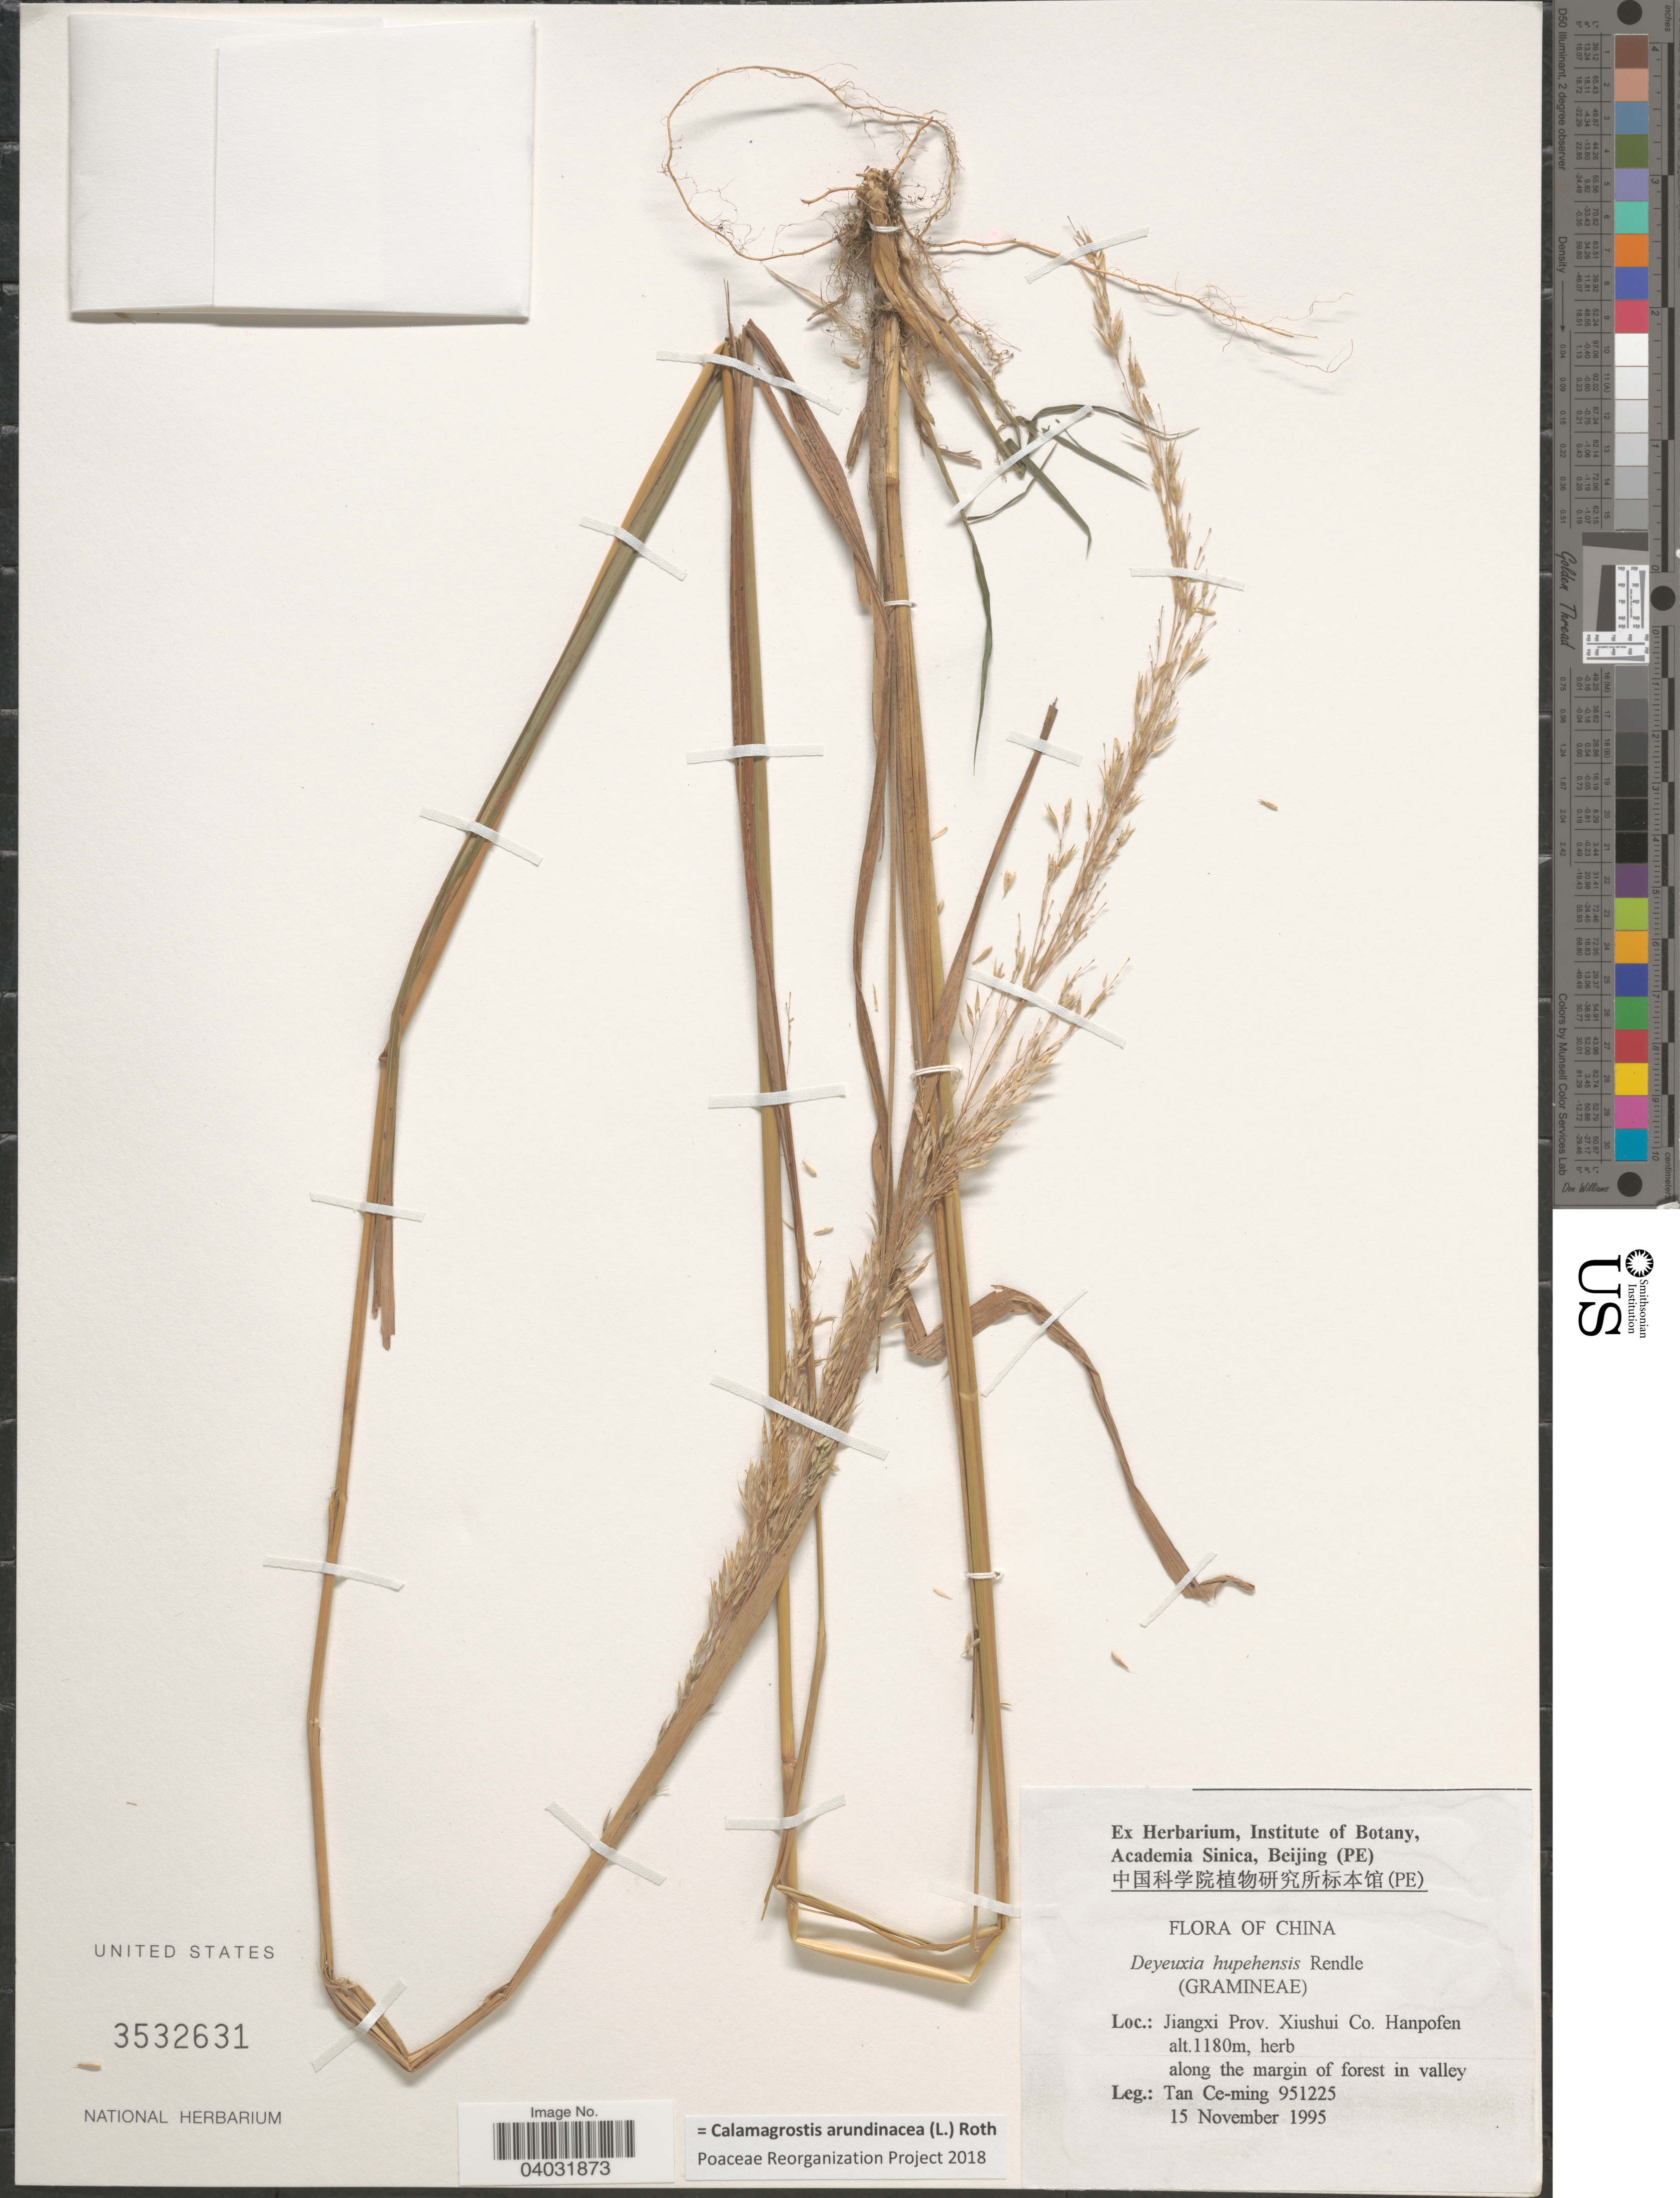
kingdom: Plantae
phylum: Tracheophyta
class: Liliopsida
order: Poales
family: Poaceae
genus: Calamagrostis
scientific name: Calamagrostis arundinacea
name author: (L.) Roth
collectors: T. Ce-ming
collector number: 951225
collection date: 1995-11-15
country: China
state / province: Jiangxi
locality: Xiushui Co. Hanpofen. along the margin of forest in valley.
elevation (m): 1180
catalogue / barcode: US 3532631